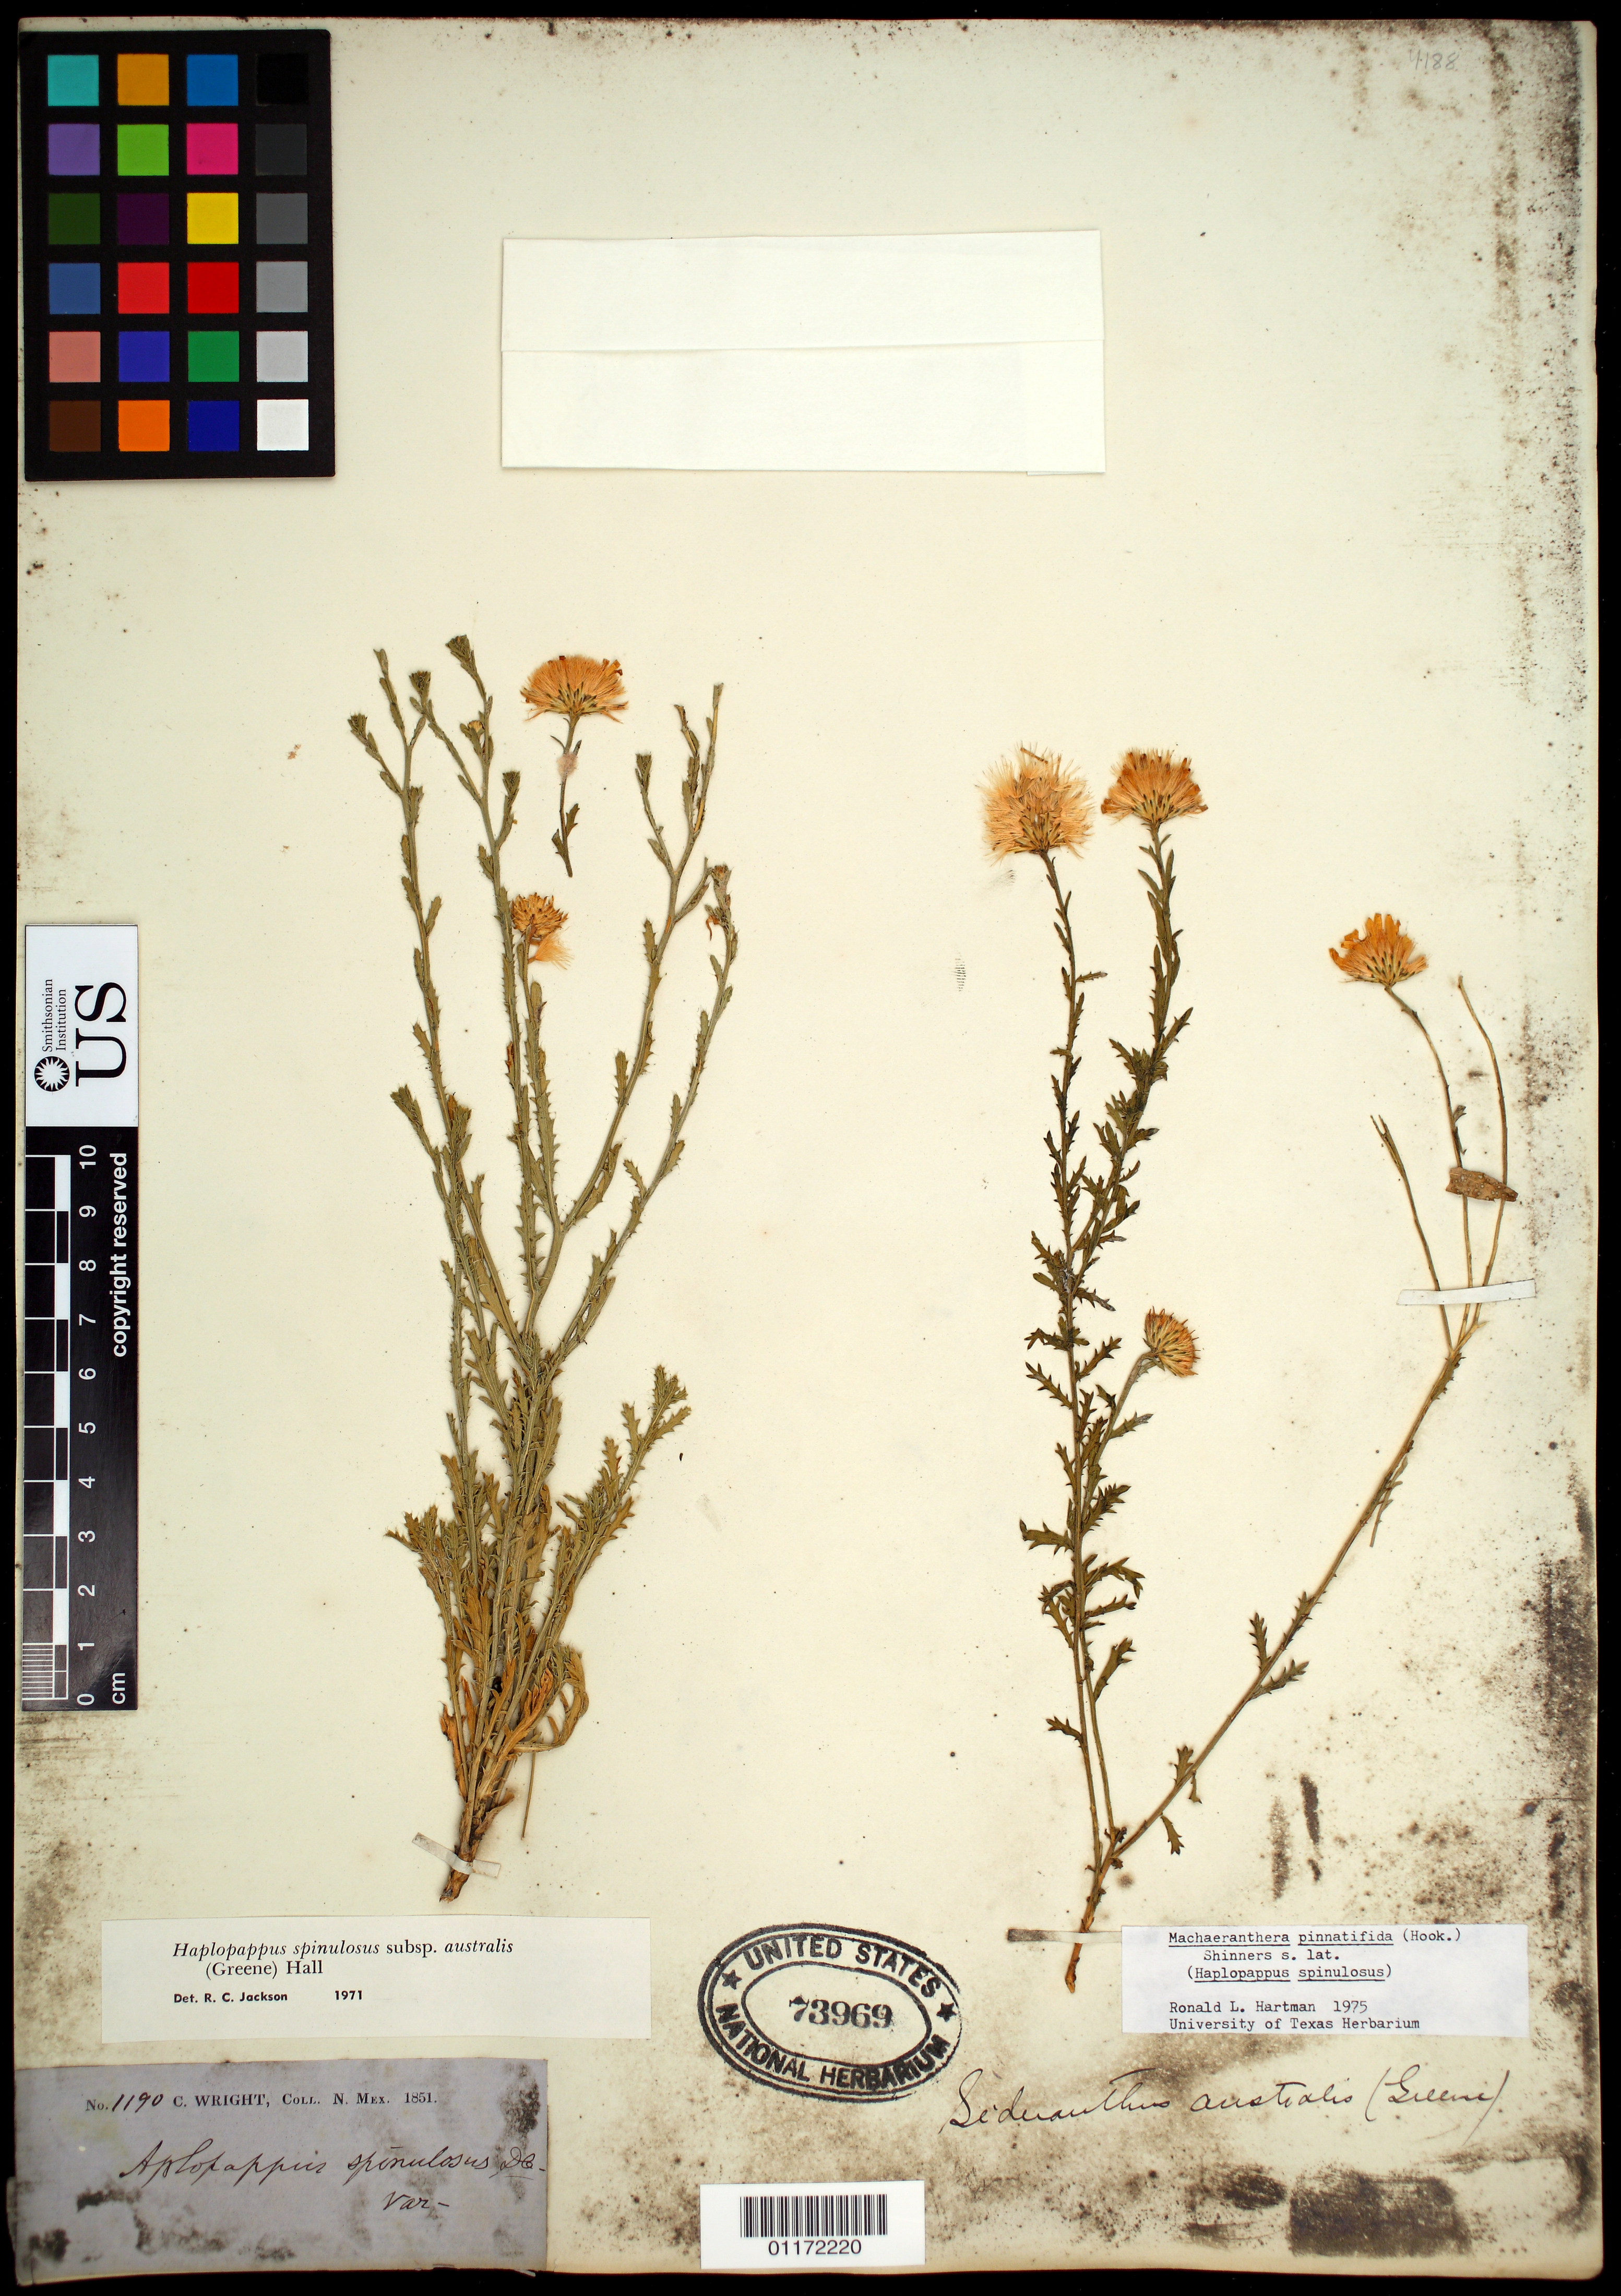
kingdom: Plantae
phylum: Tracheophyta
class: Magnoliopsida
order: Asterales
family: Asteraceae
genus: Machaeranthera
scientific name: Machaeranthera pinnatifida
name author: (Hook.) Shinners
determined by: Hartman, R. L.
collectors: C. Wright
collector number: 1190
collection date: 1851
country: United States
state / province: New Mexico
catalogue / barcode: US 73969